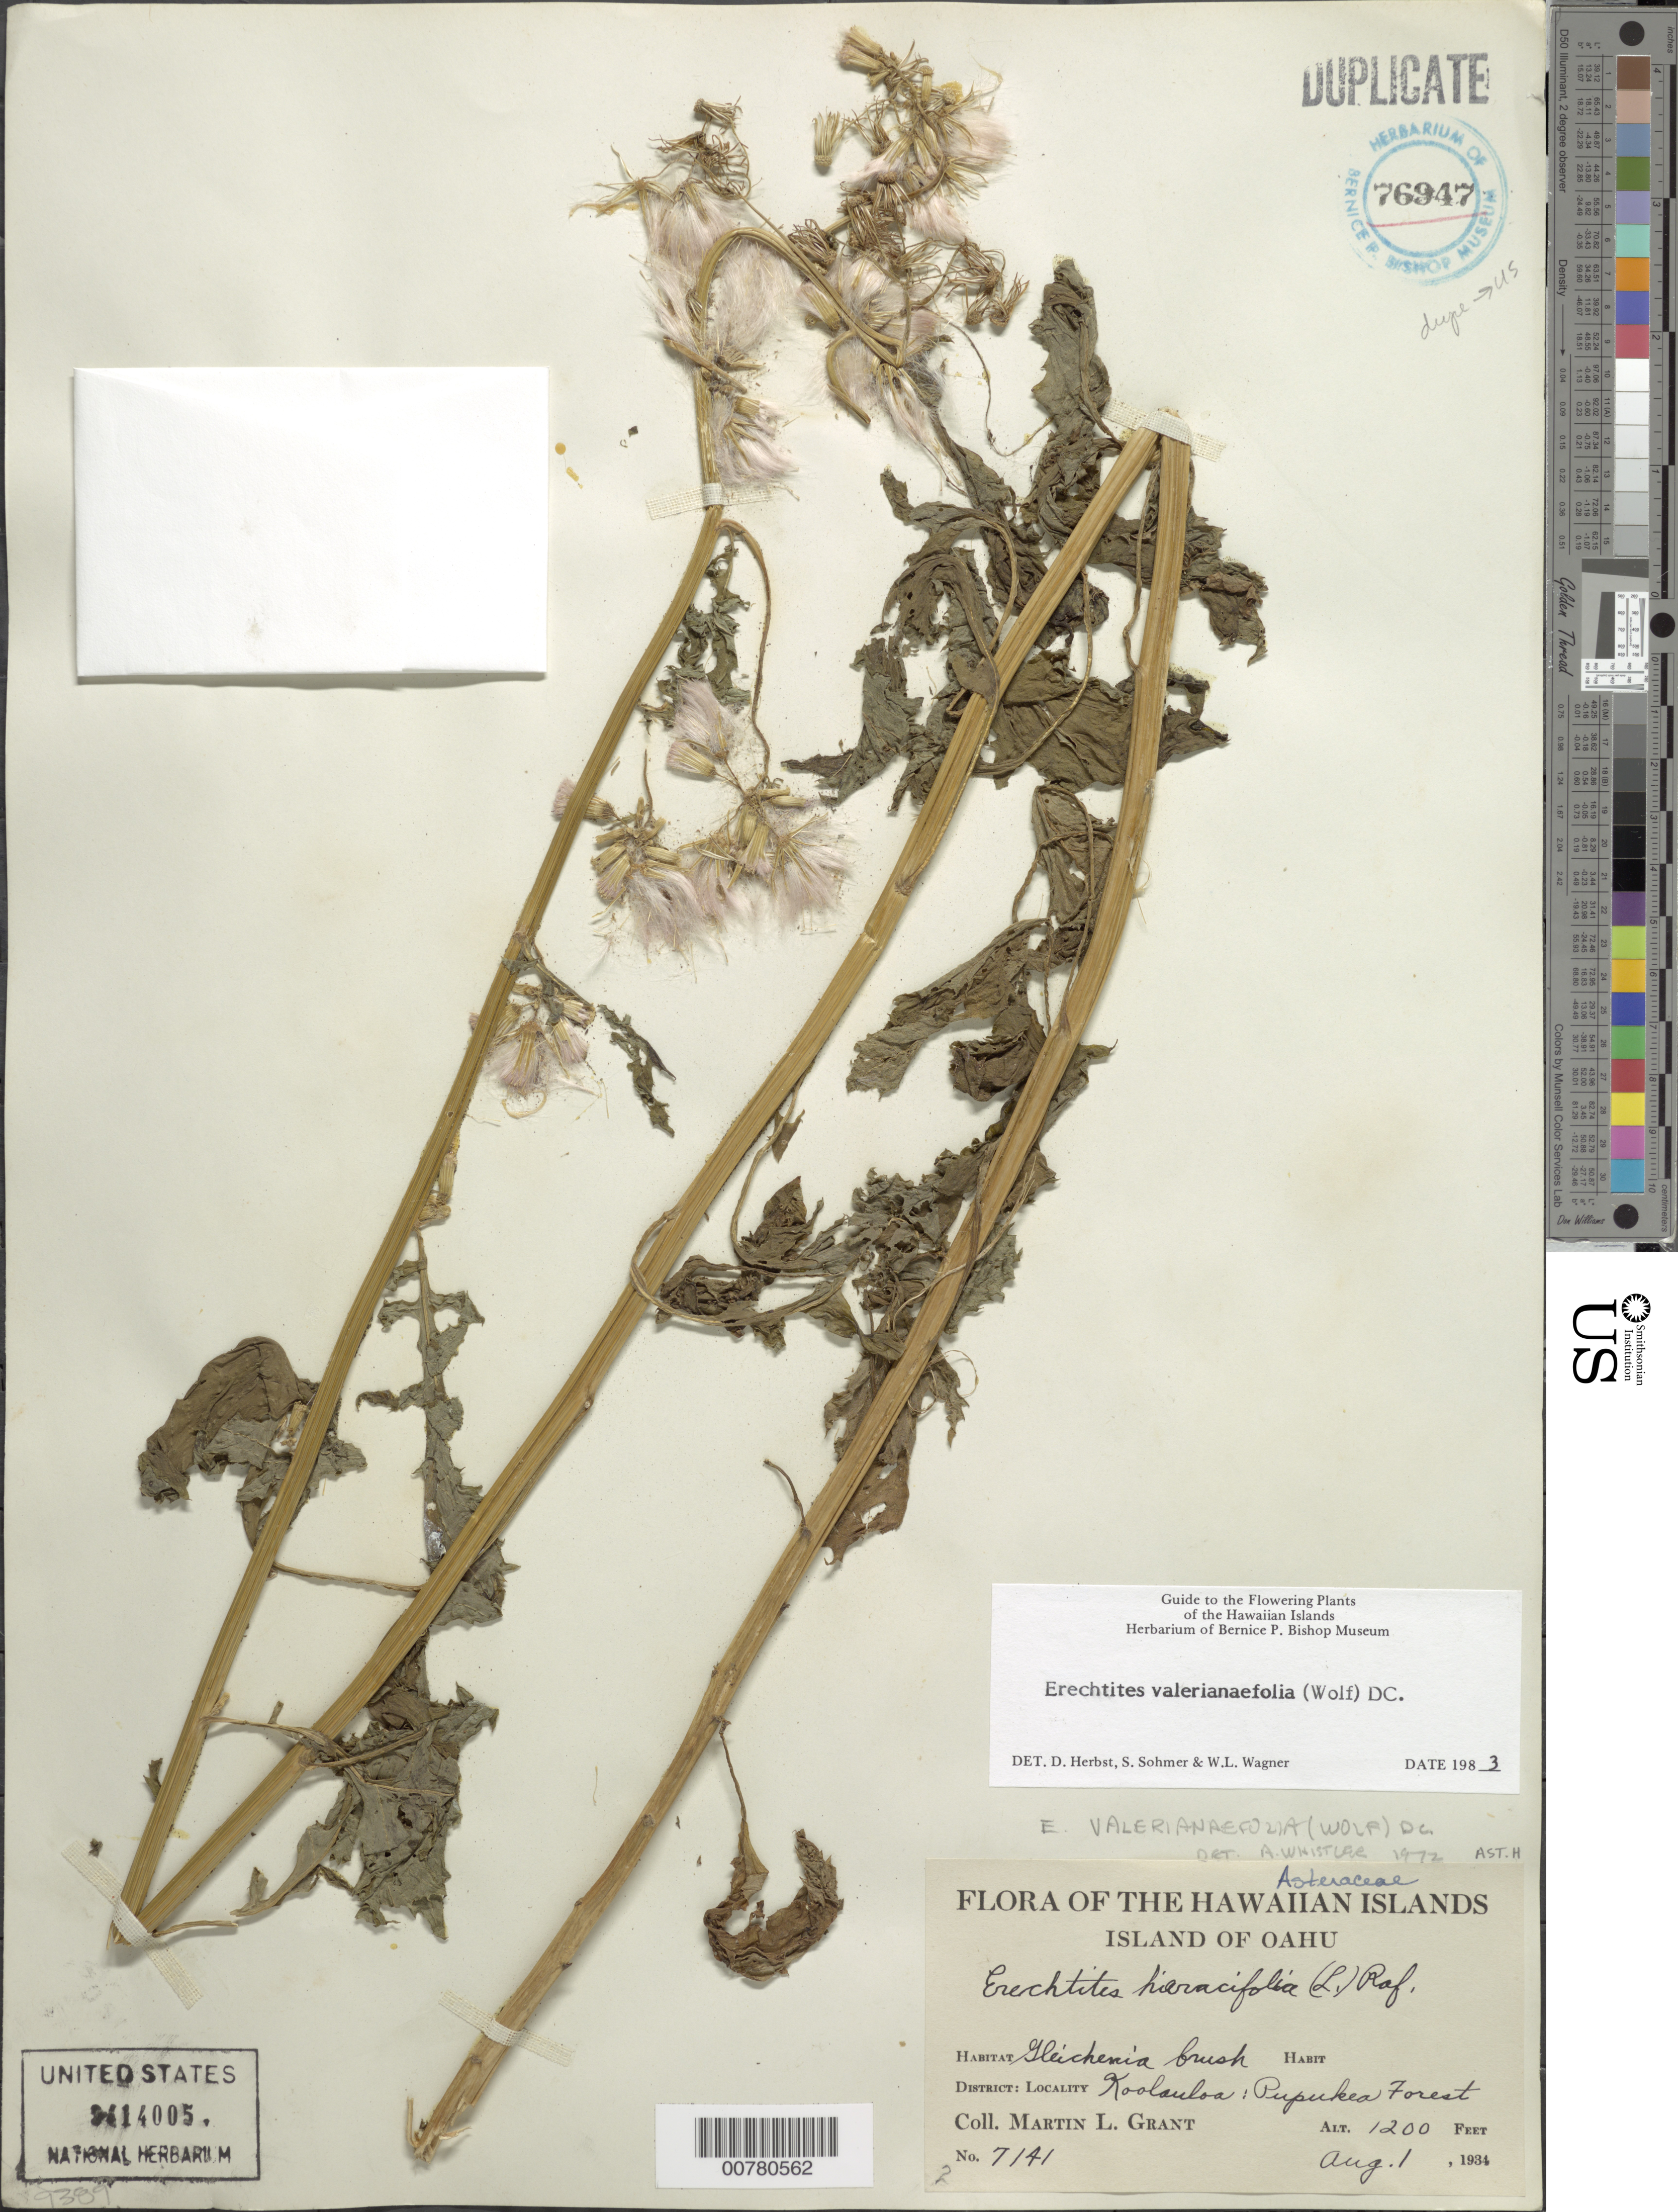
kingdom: Plantae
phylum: Tracheophyta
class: Magnoliopsida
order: Asterales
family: Asteraceae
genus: Erechtites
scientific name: Erechtites valerianifolius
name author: (Link ex Spreng.) DC.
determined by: Wagner, W. L.; Herbst, D. R.; Sohmer, S. H.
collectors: M. L. Grant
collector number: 7141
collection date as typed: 1 Aug 1934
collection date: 1934-08-01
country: United States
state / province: Hawaii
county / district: Honolulu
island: Oahu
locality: Koolauloa; Pupukea Forest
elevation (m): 366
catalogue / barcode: US 3414005